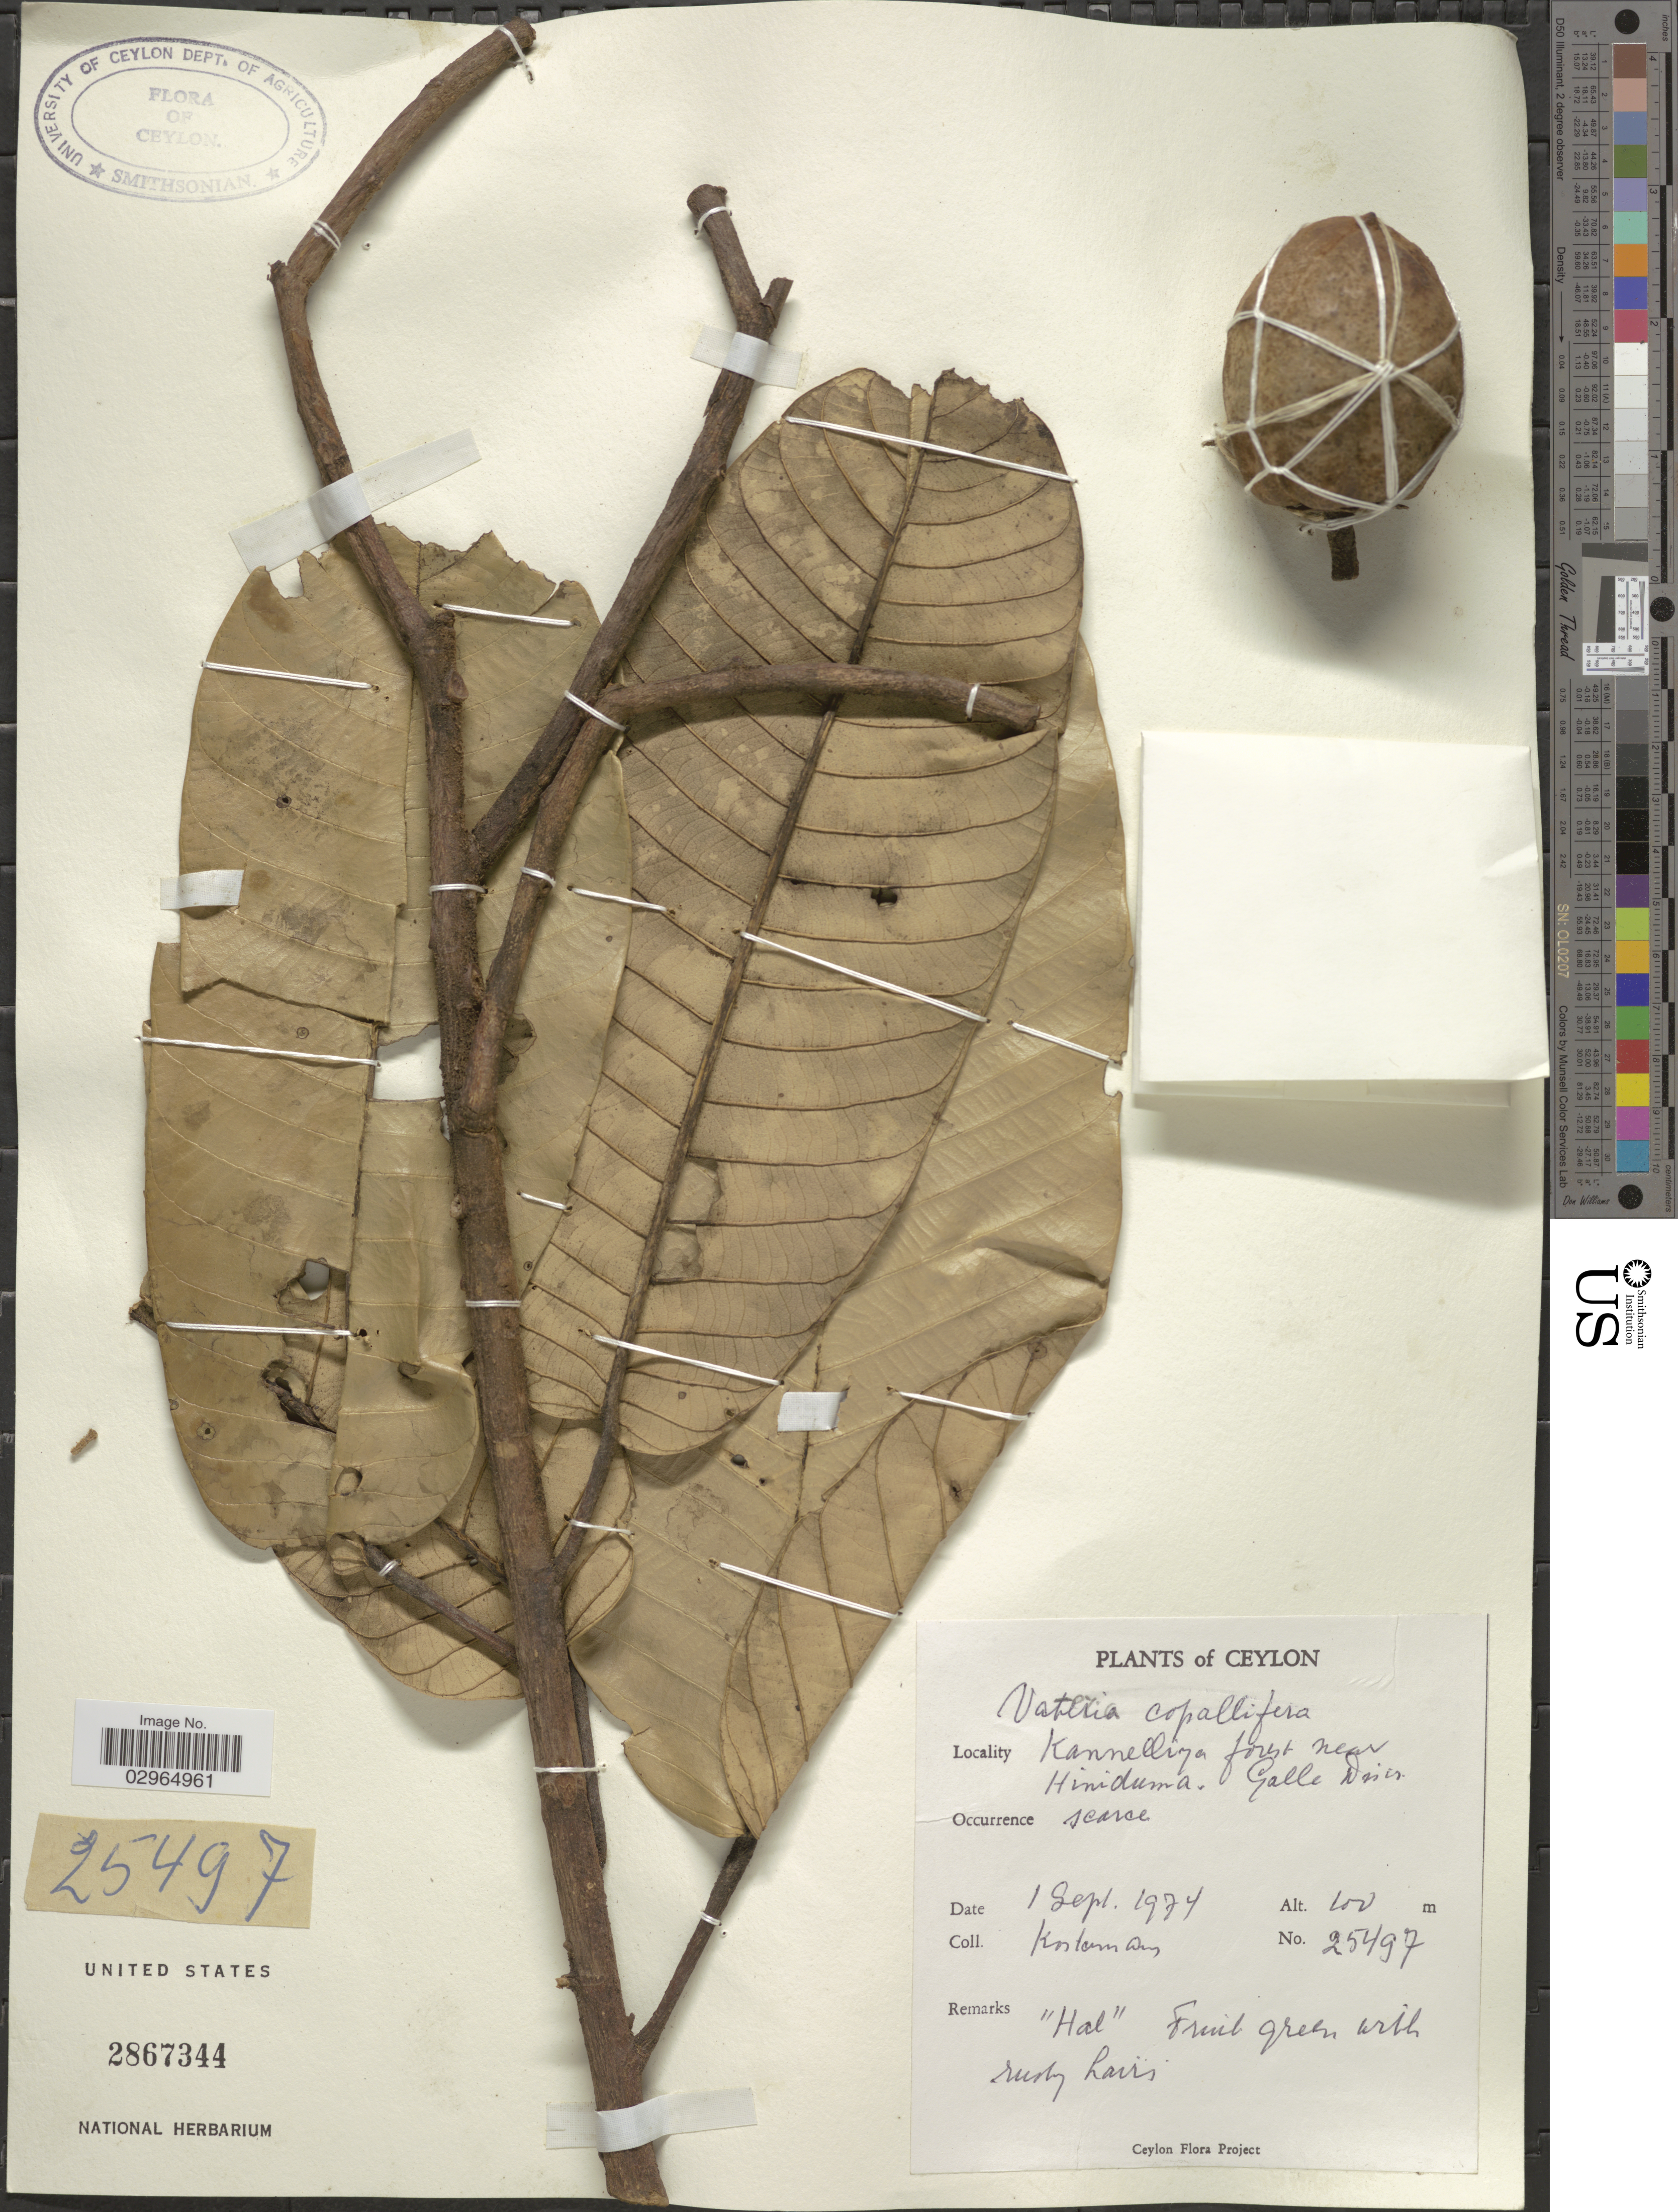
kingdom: Plantae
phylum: Tracheophyta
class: Magnoliopsida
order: Malvales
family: Dipterocarpaceae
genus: Vateria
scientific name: Vateria copallifera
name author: (Retz.) Alston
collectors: Kostermans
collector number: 25497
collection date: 1974-09-01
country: Sri Lanka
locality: Ceylon. Kannelliya forest near Hiniduma. Galle Distr.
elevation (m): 100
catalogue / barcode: US 2867344